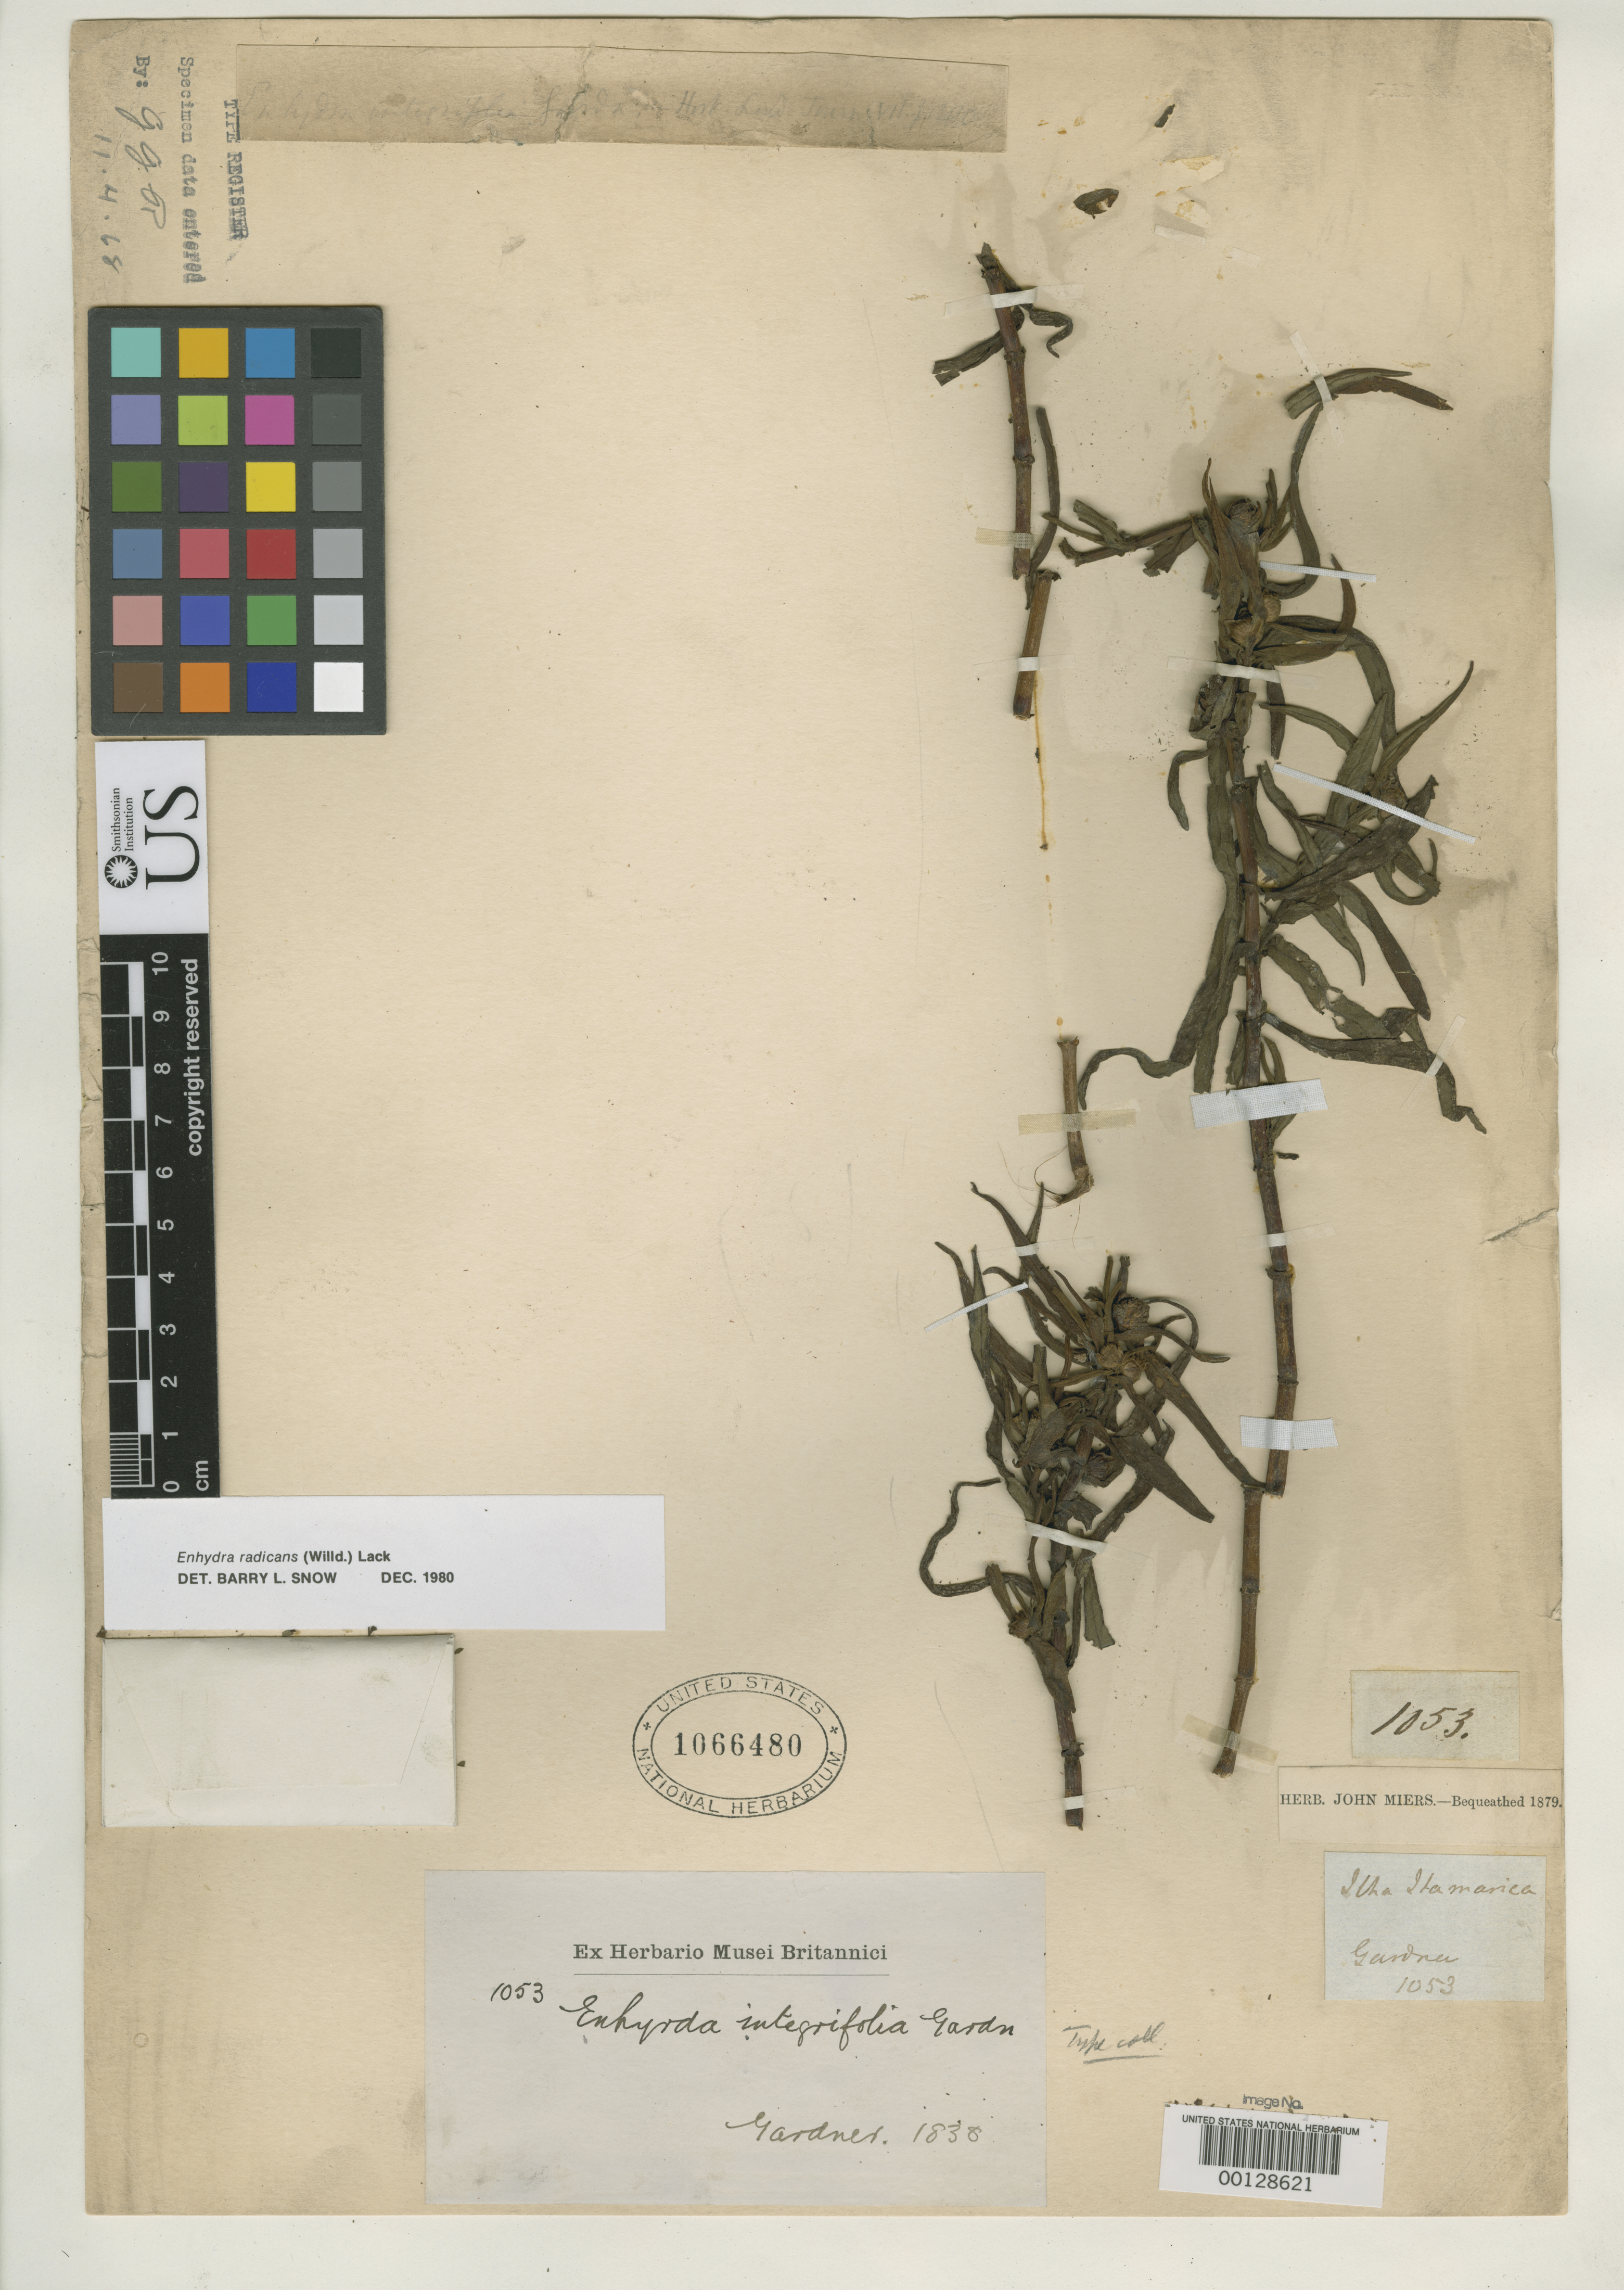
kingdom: Plantae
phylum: Tracheophyta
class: Magnoliopsida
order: Asterales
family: Asteraceae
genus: Enydra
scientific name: Enydra integrifolia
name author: Gardner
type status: Isotype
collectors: G. Gardner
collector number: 1053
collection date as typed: Dec 1837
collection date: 1837-12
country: Brazil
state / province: Pernambuco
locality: Island of Itamarica.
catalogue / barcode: US 1066480